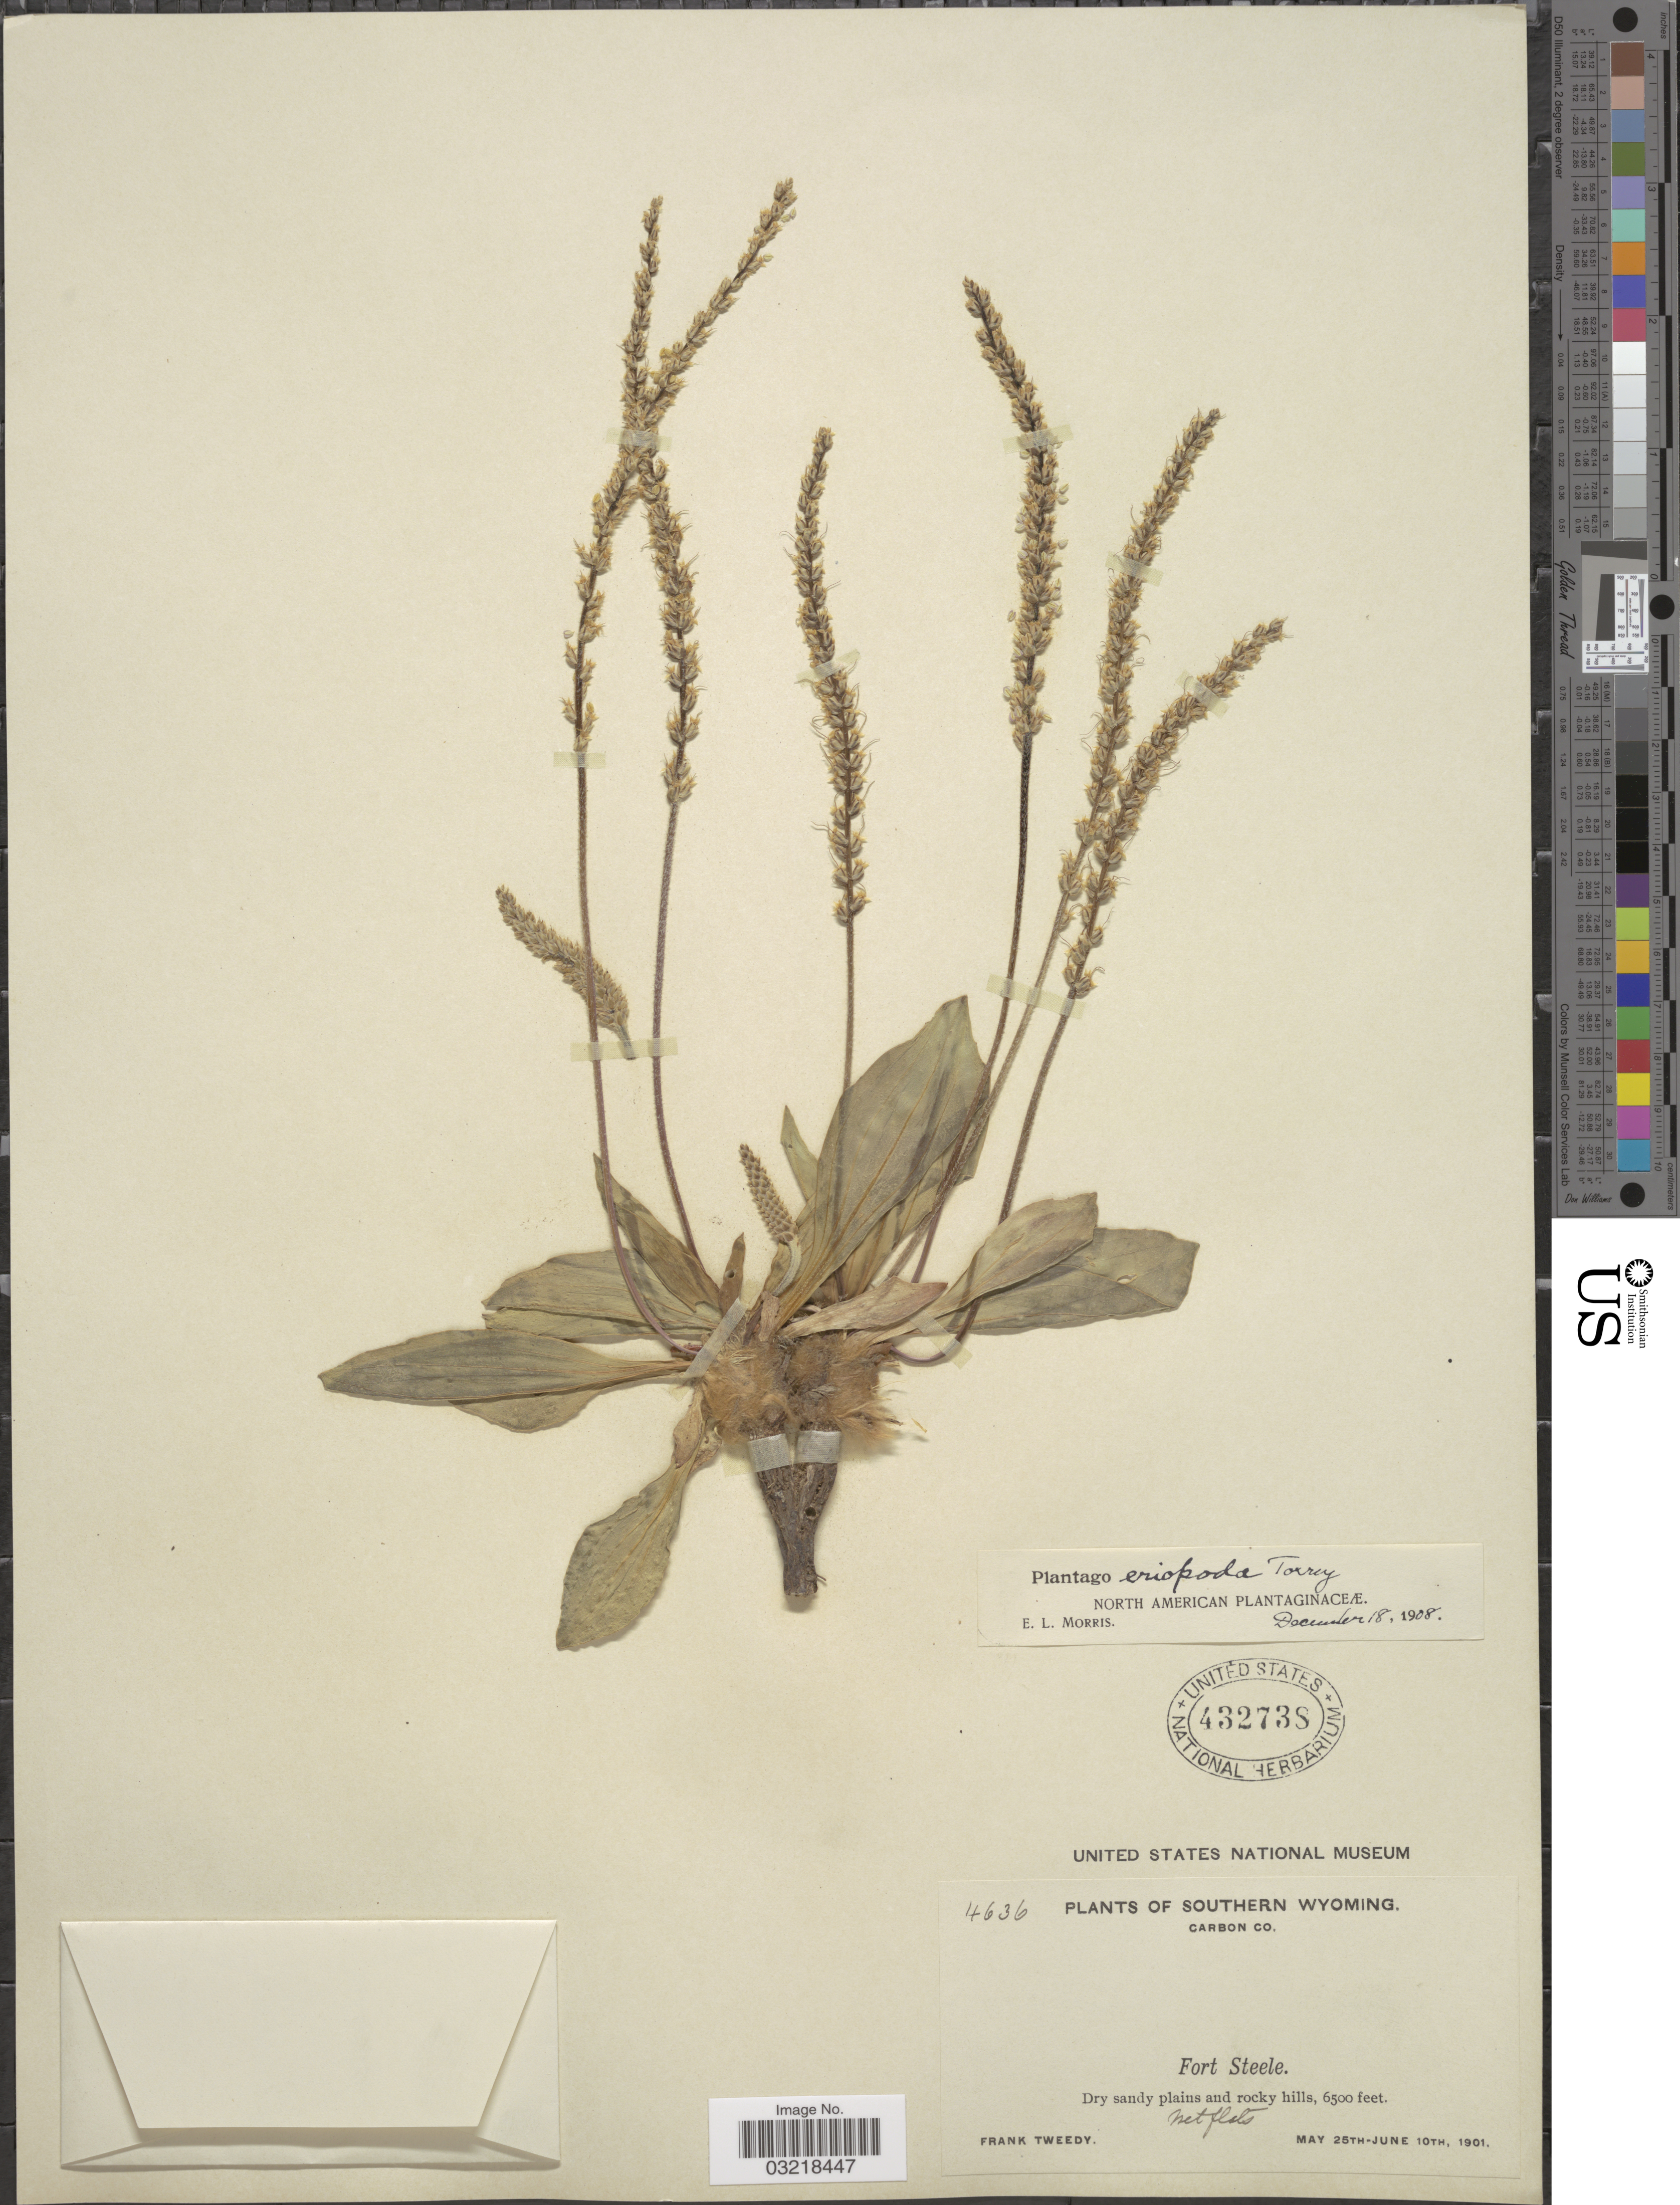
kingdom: Plantae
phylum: Tracheophyta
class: Magnoliopsida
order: Lamiales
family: Plantaginaceae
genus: Plantago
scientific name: Plantago eriopoda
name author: Torr.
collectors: F. Tweedy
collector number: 4636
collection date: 1901-05-25/1901-06-10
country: United States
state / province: Wyoming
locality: Southern Wyoming. Carbon Co. Fort Steele. Dry sandy plains and rocky hills.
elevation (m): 1981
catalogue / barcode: US 432738